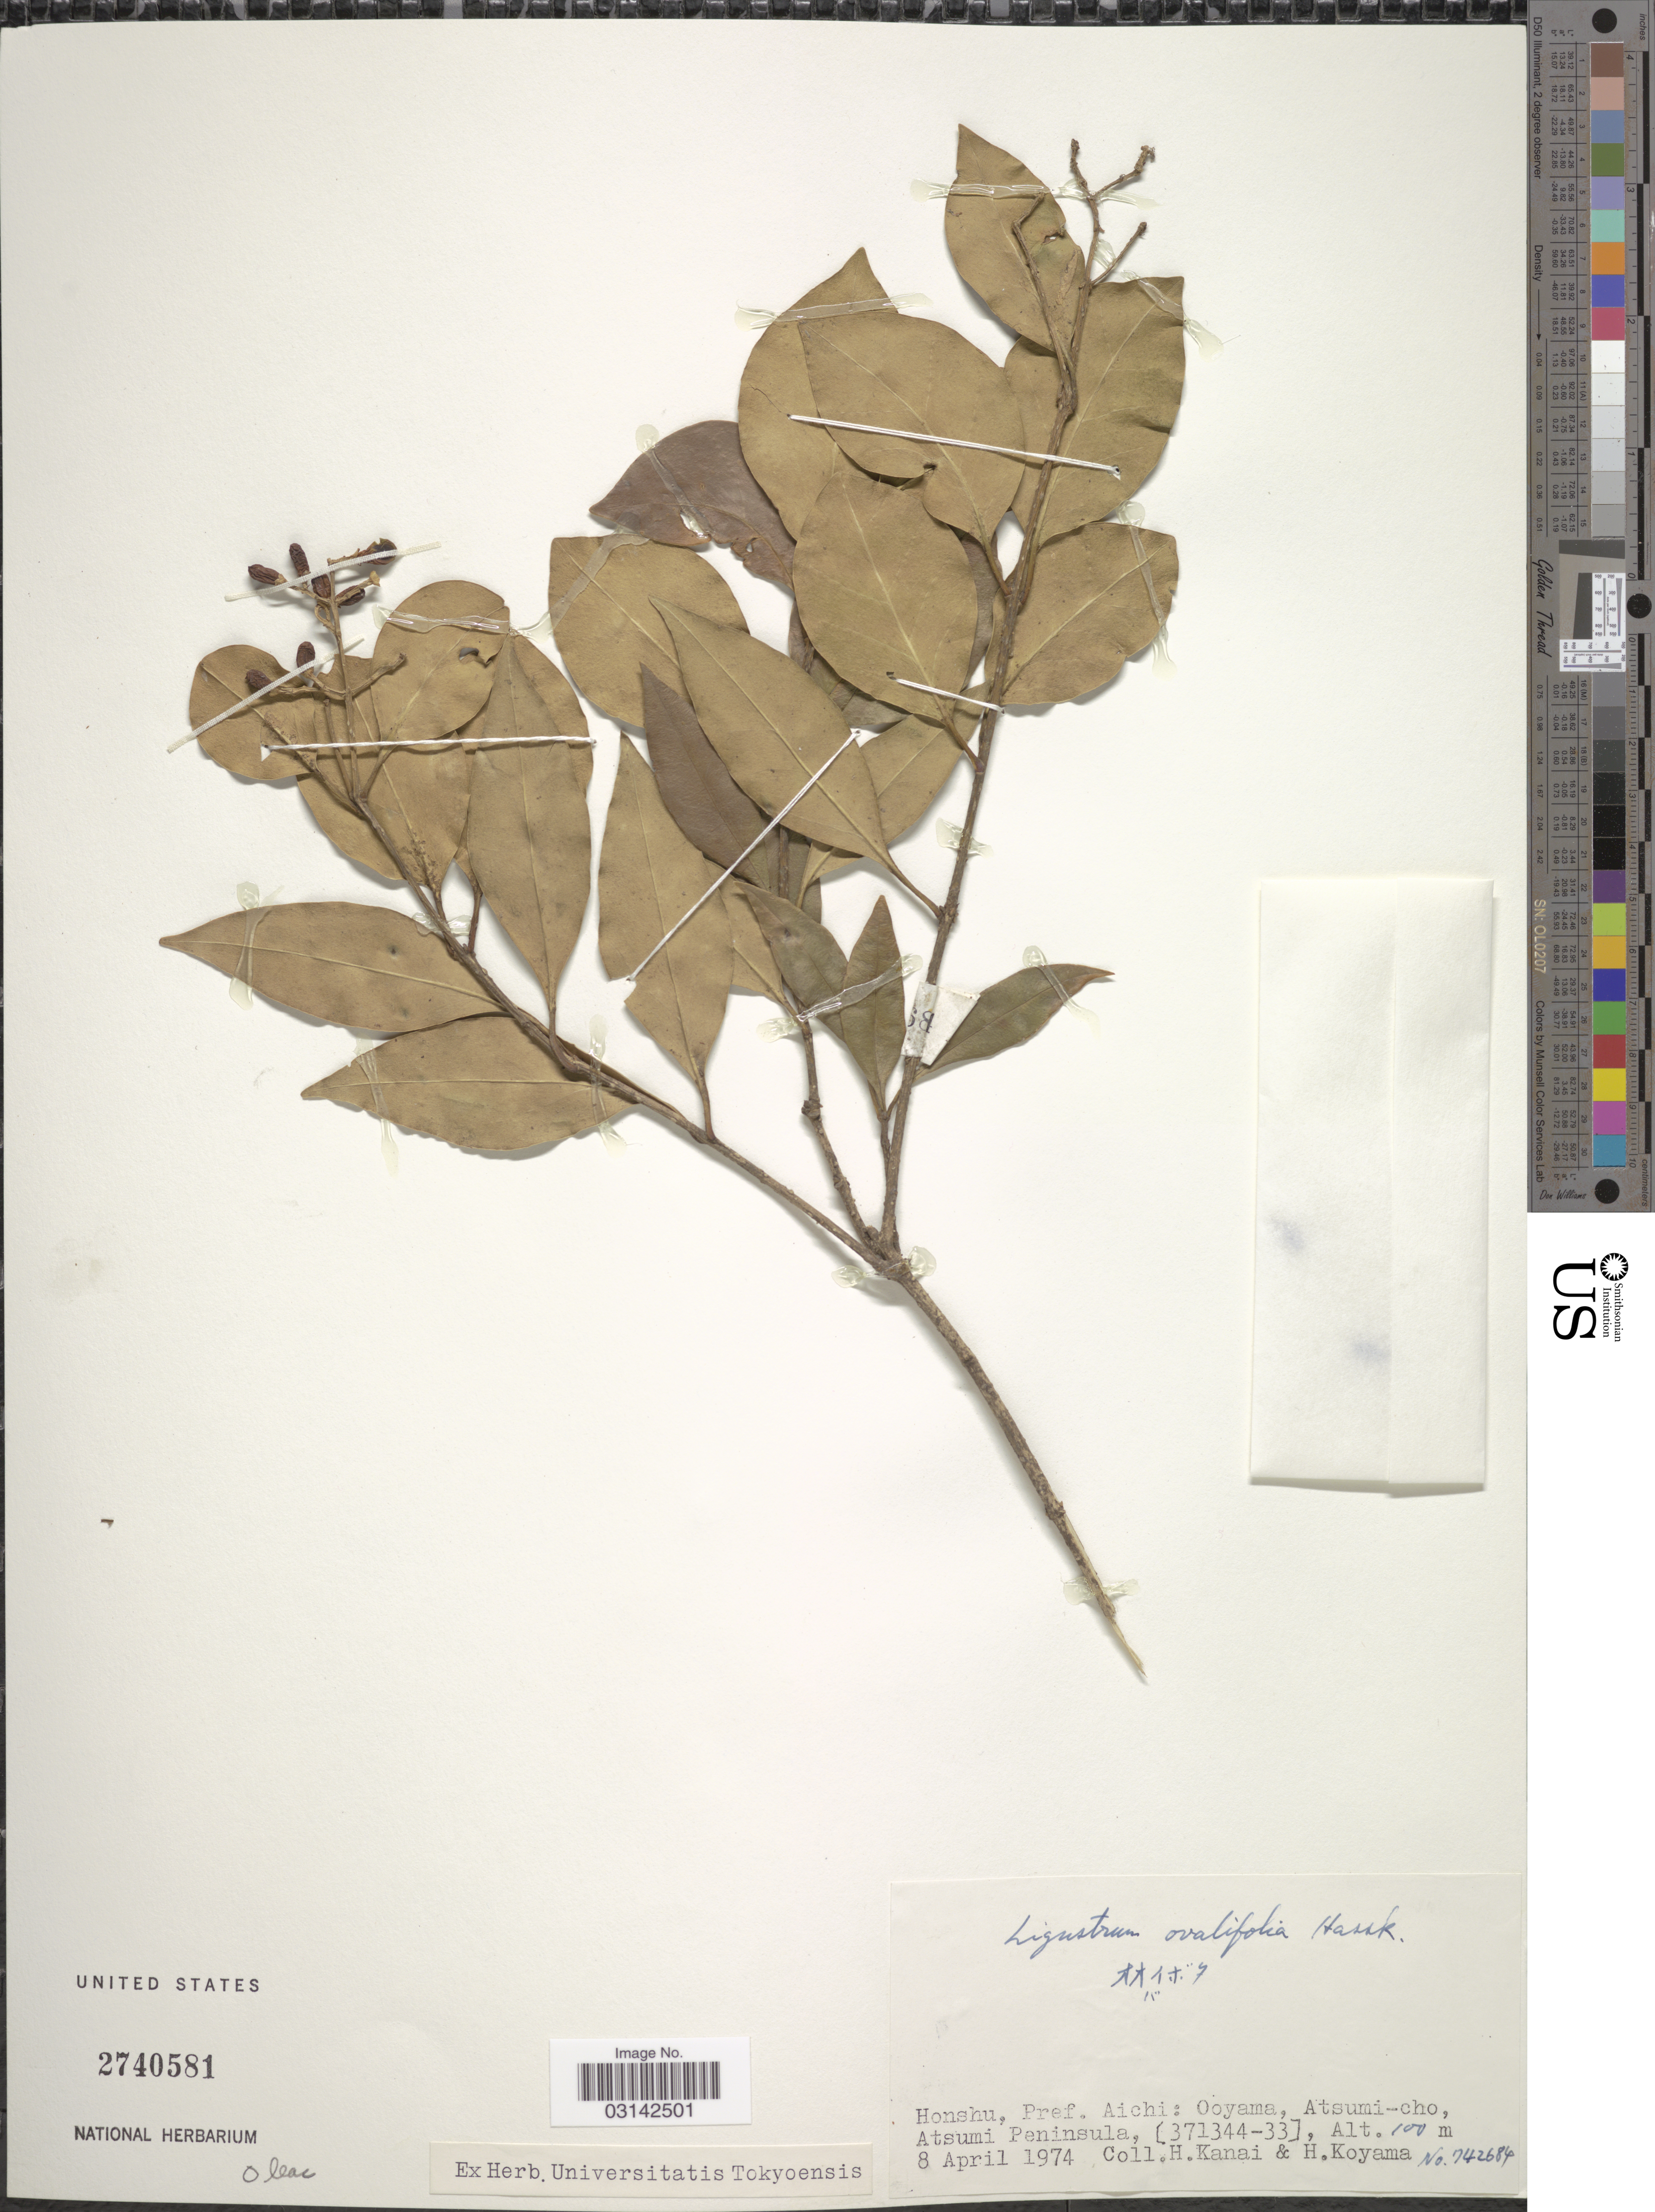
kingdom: Plantae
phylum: Tracheophyta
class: Magnoliopsida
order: Lamiales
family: Oleaceae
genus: Ligustrum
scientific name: Ligustrum ovalifolium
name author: Hassk.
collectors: H. Kanai & H. Koyama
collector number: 742684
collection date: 1974-04-08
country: Japan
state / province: Aiti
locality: Honshu, Pref. Aichi: Ooyama, Atsumi-cho, Atsumi Peninsula [371344-33].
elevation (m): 100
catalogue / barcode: US 2740581